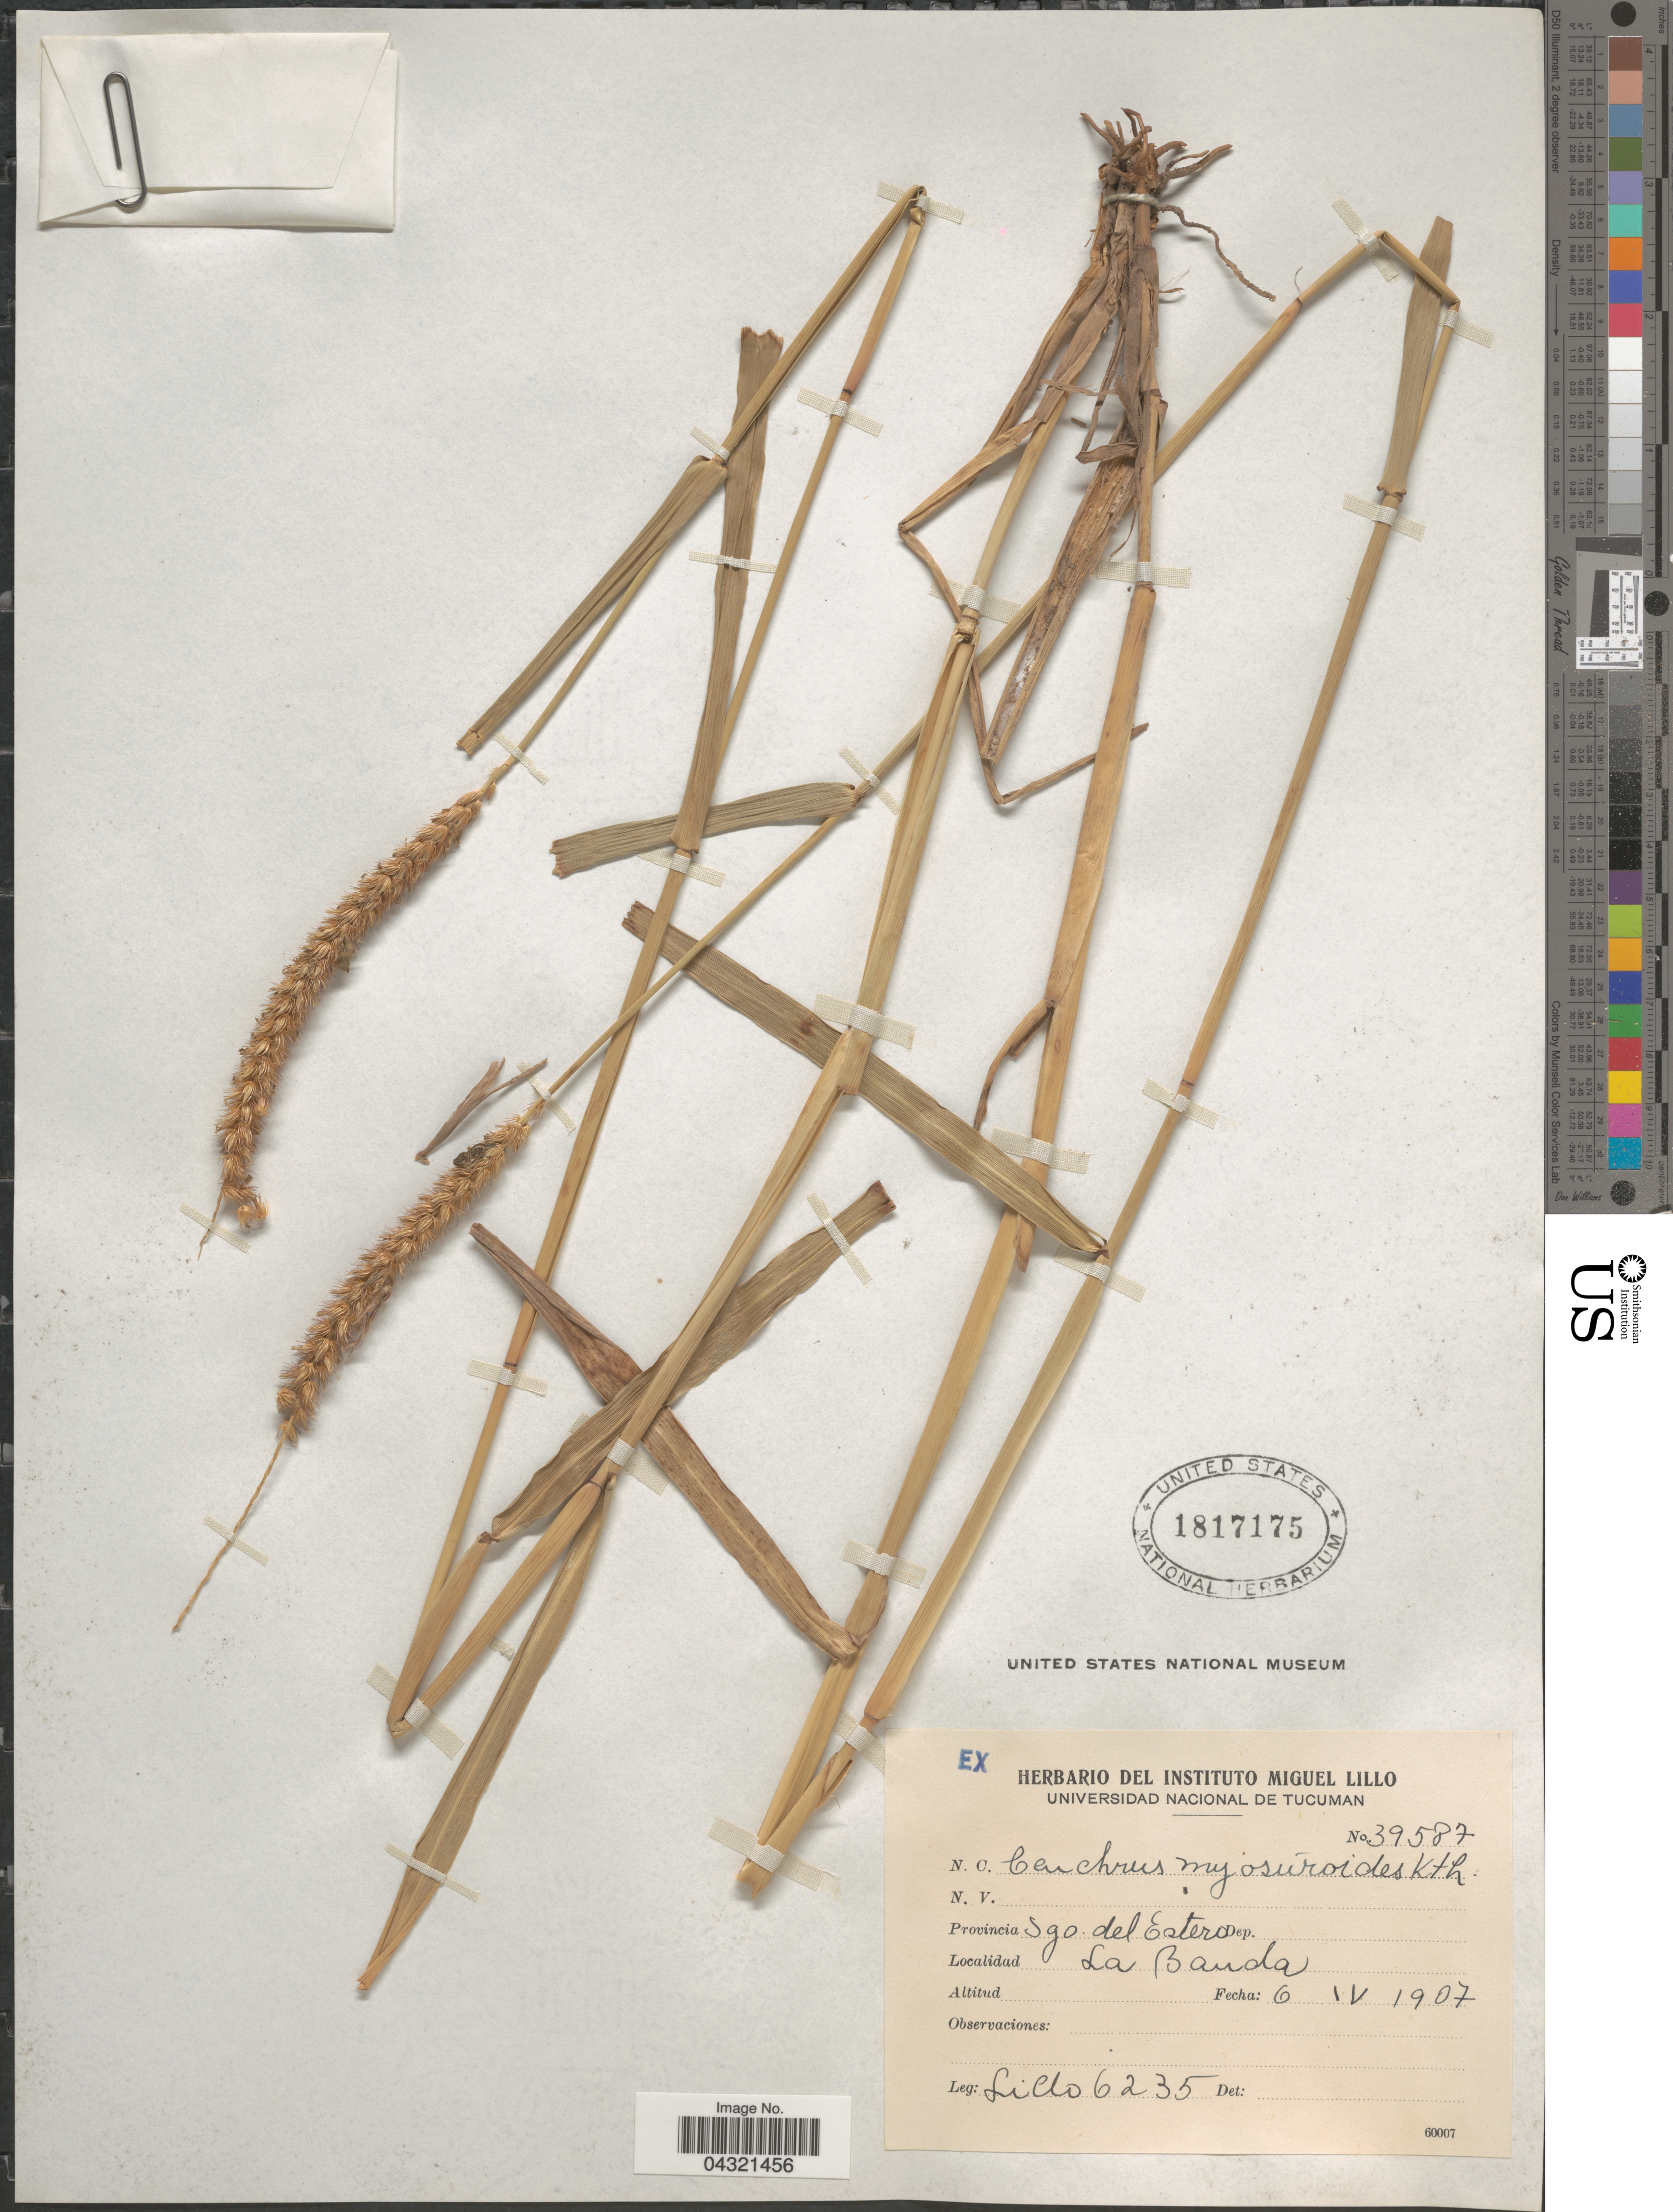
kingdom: Plantae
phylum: Tracheophyta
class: Liliopsida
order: Poales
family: Poaceae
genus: Cenchrus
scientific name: Cenchrus myosuroides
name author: Kunth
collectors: M. Lillo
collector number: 6235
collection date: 1907-04-06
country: Argentina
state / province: Santiago del Estero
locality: La Banda.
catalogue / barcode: US 1817175